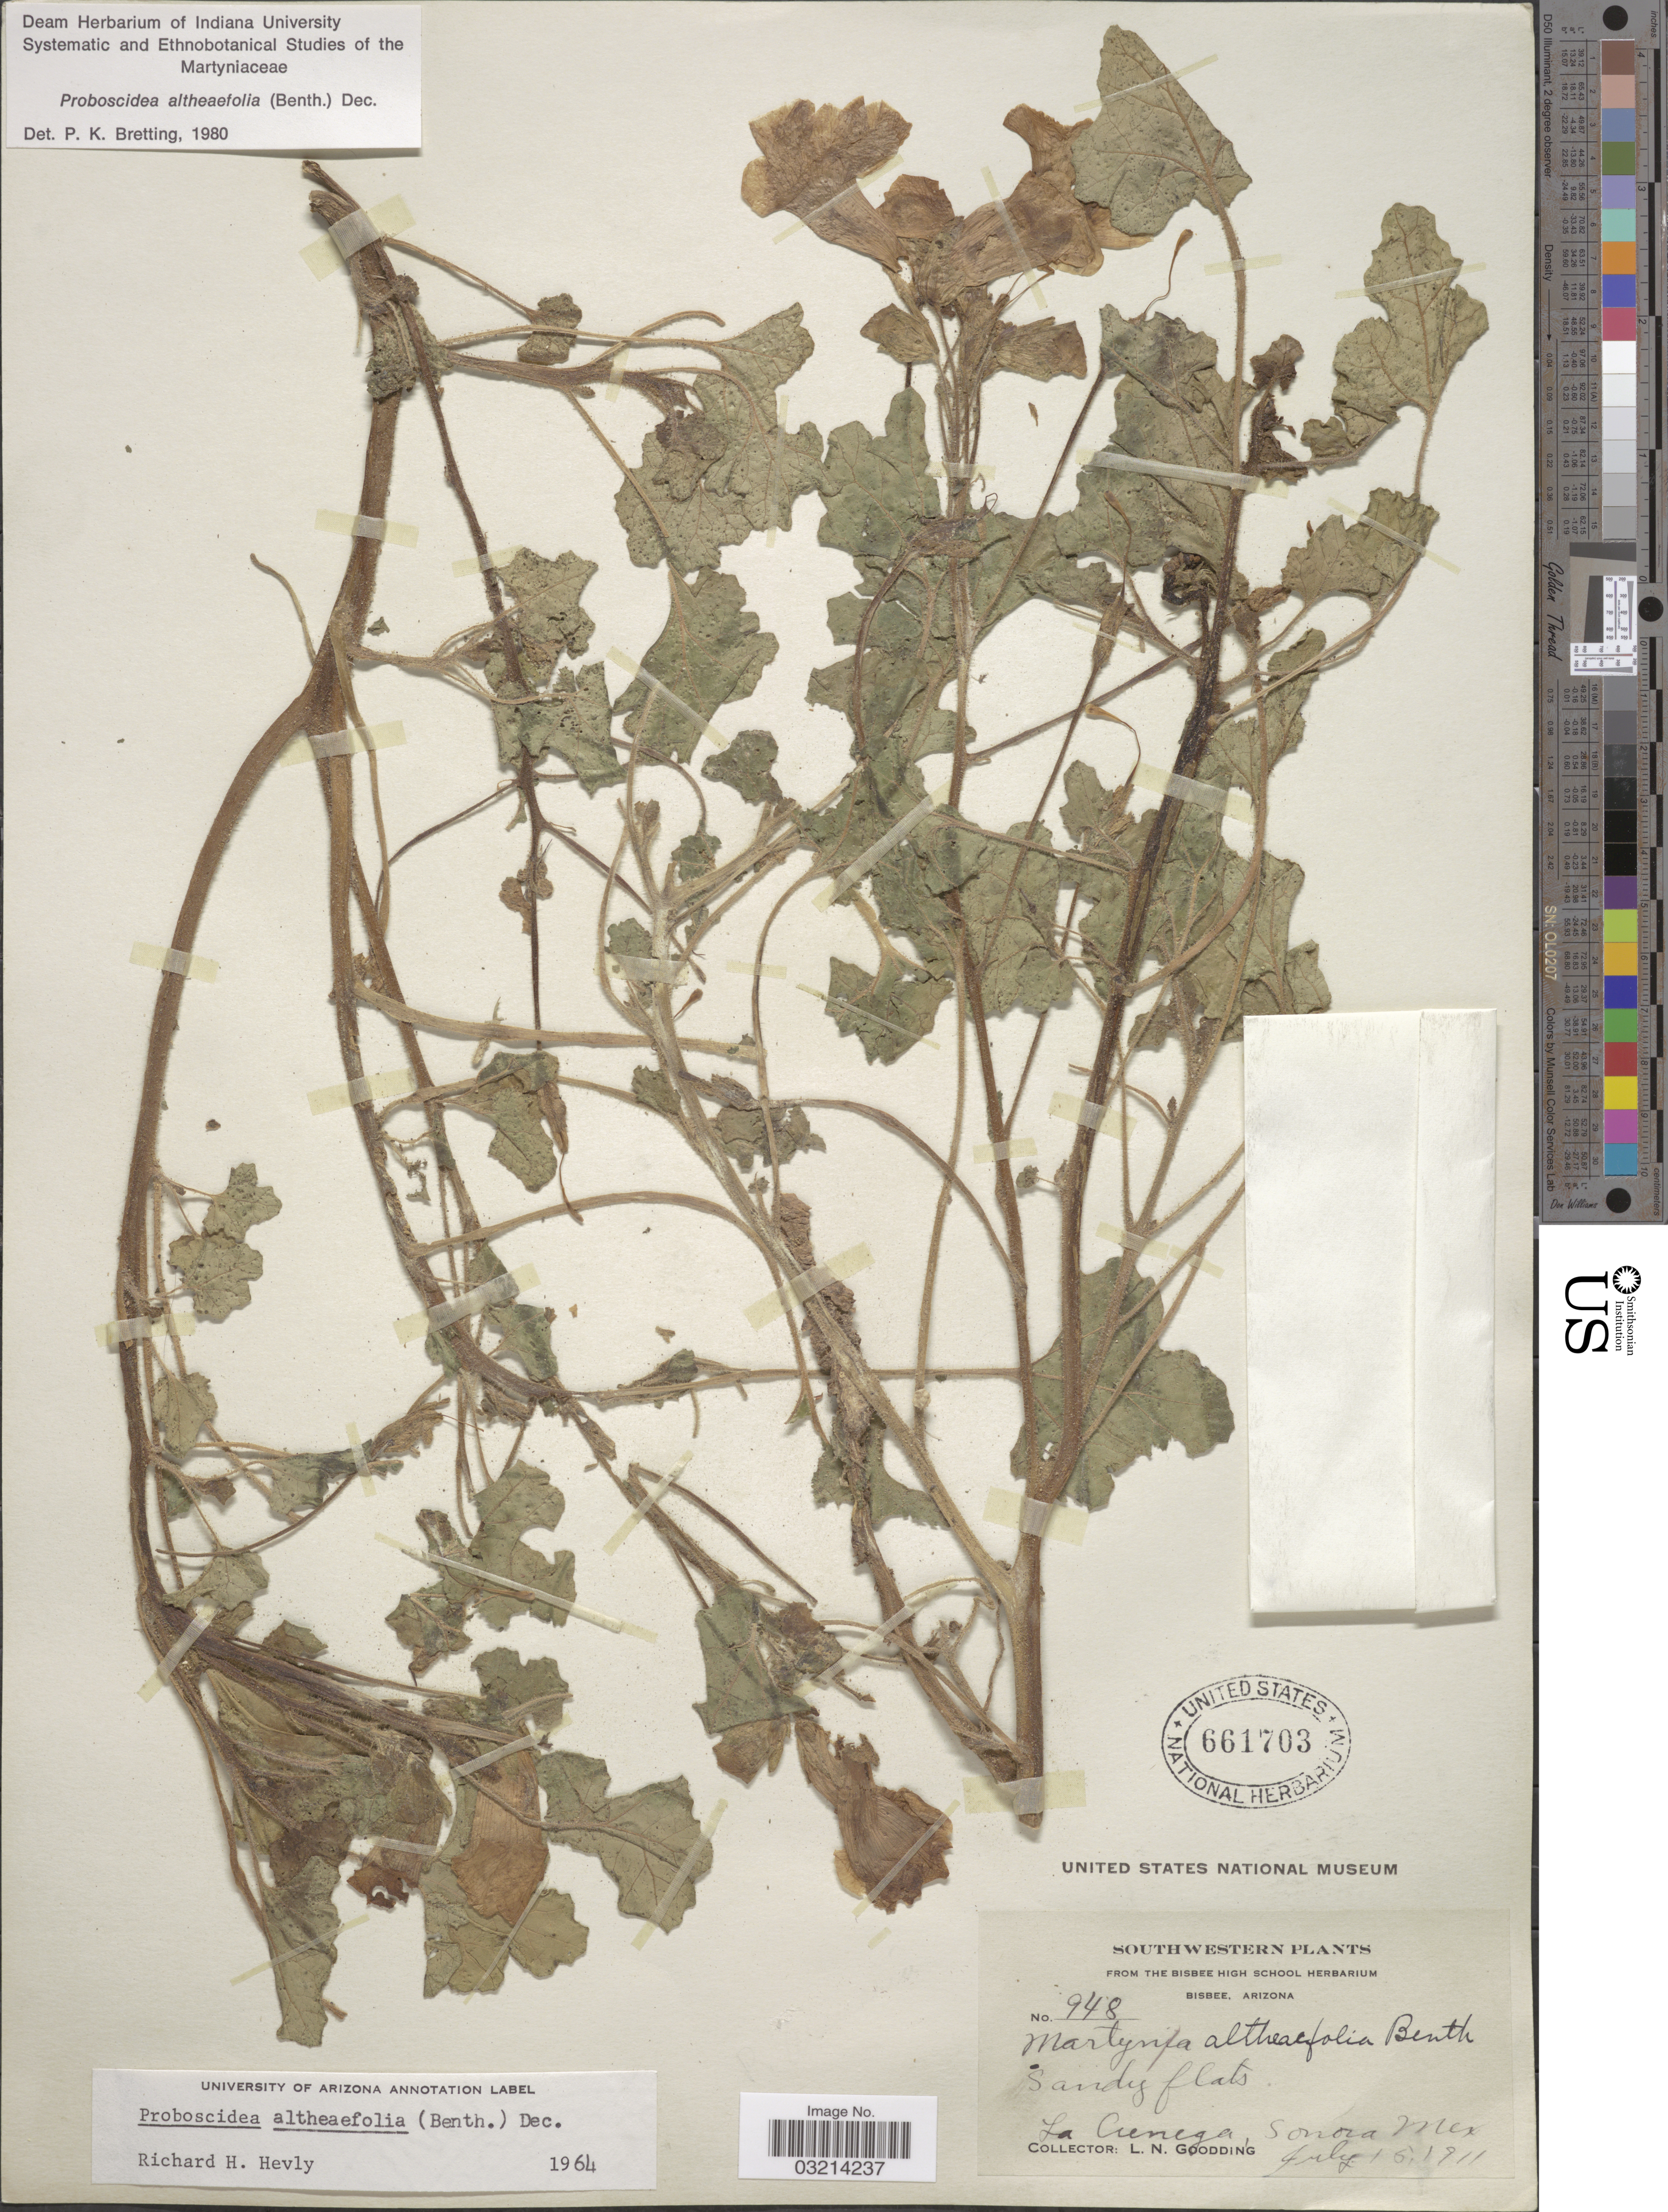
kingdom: Plantae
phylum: Tracheophyta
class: Magnoliopsida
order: Lamiales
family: Martyniaceae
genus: Proboscidea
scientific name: Proboscidea althaeifolia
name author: (Benth.) Decne.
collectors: L. Gooding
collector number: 948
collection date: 1911-07-15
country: Mexico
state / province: Sonora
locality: Southwestern. Sandy flats. La Cienega.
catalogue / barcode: US 661703